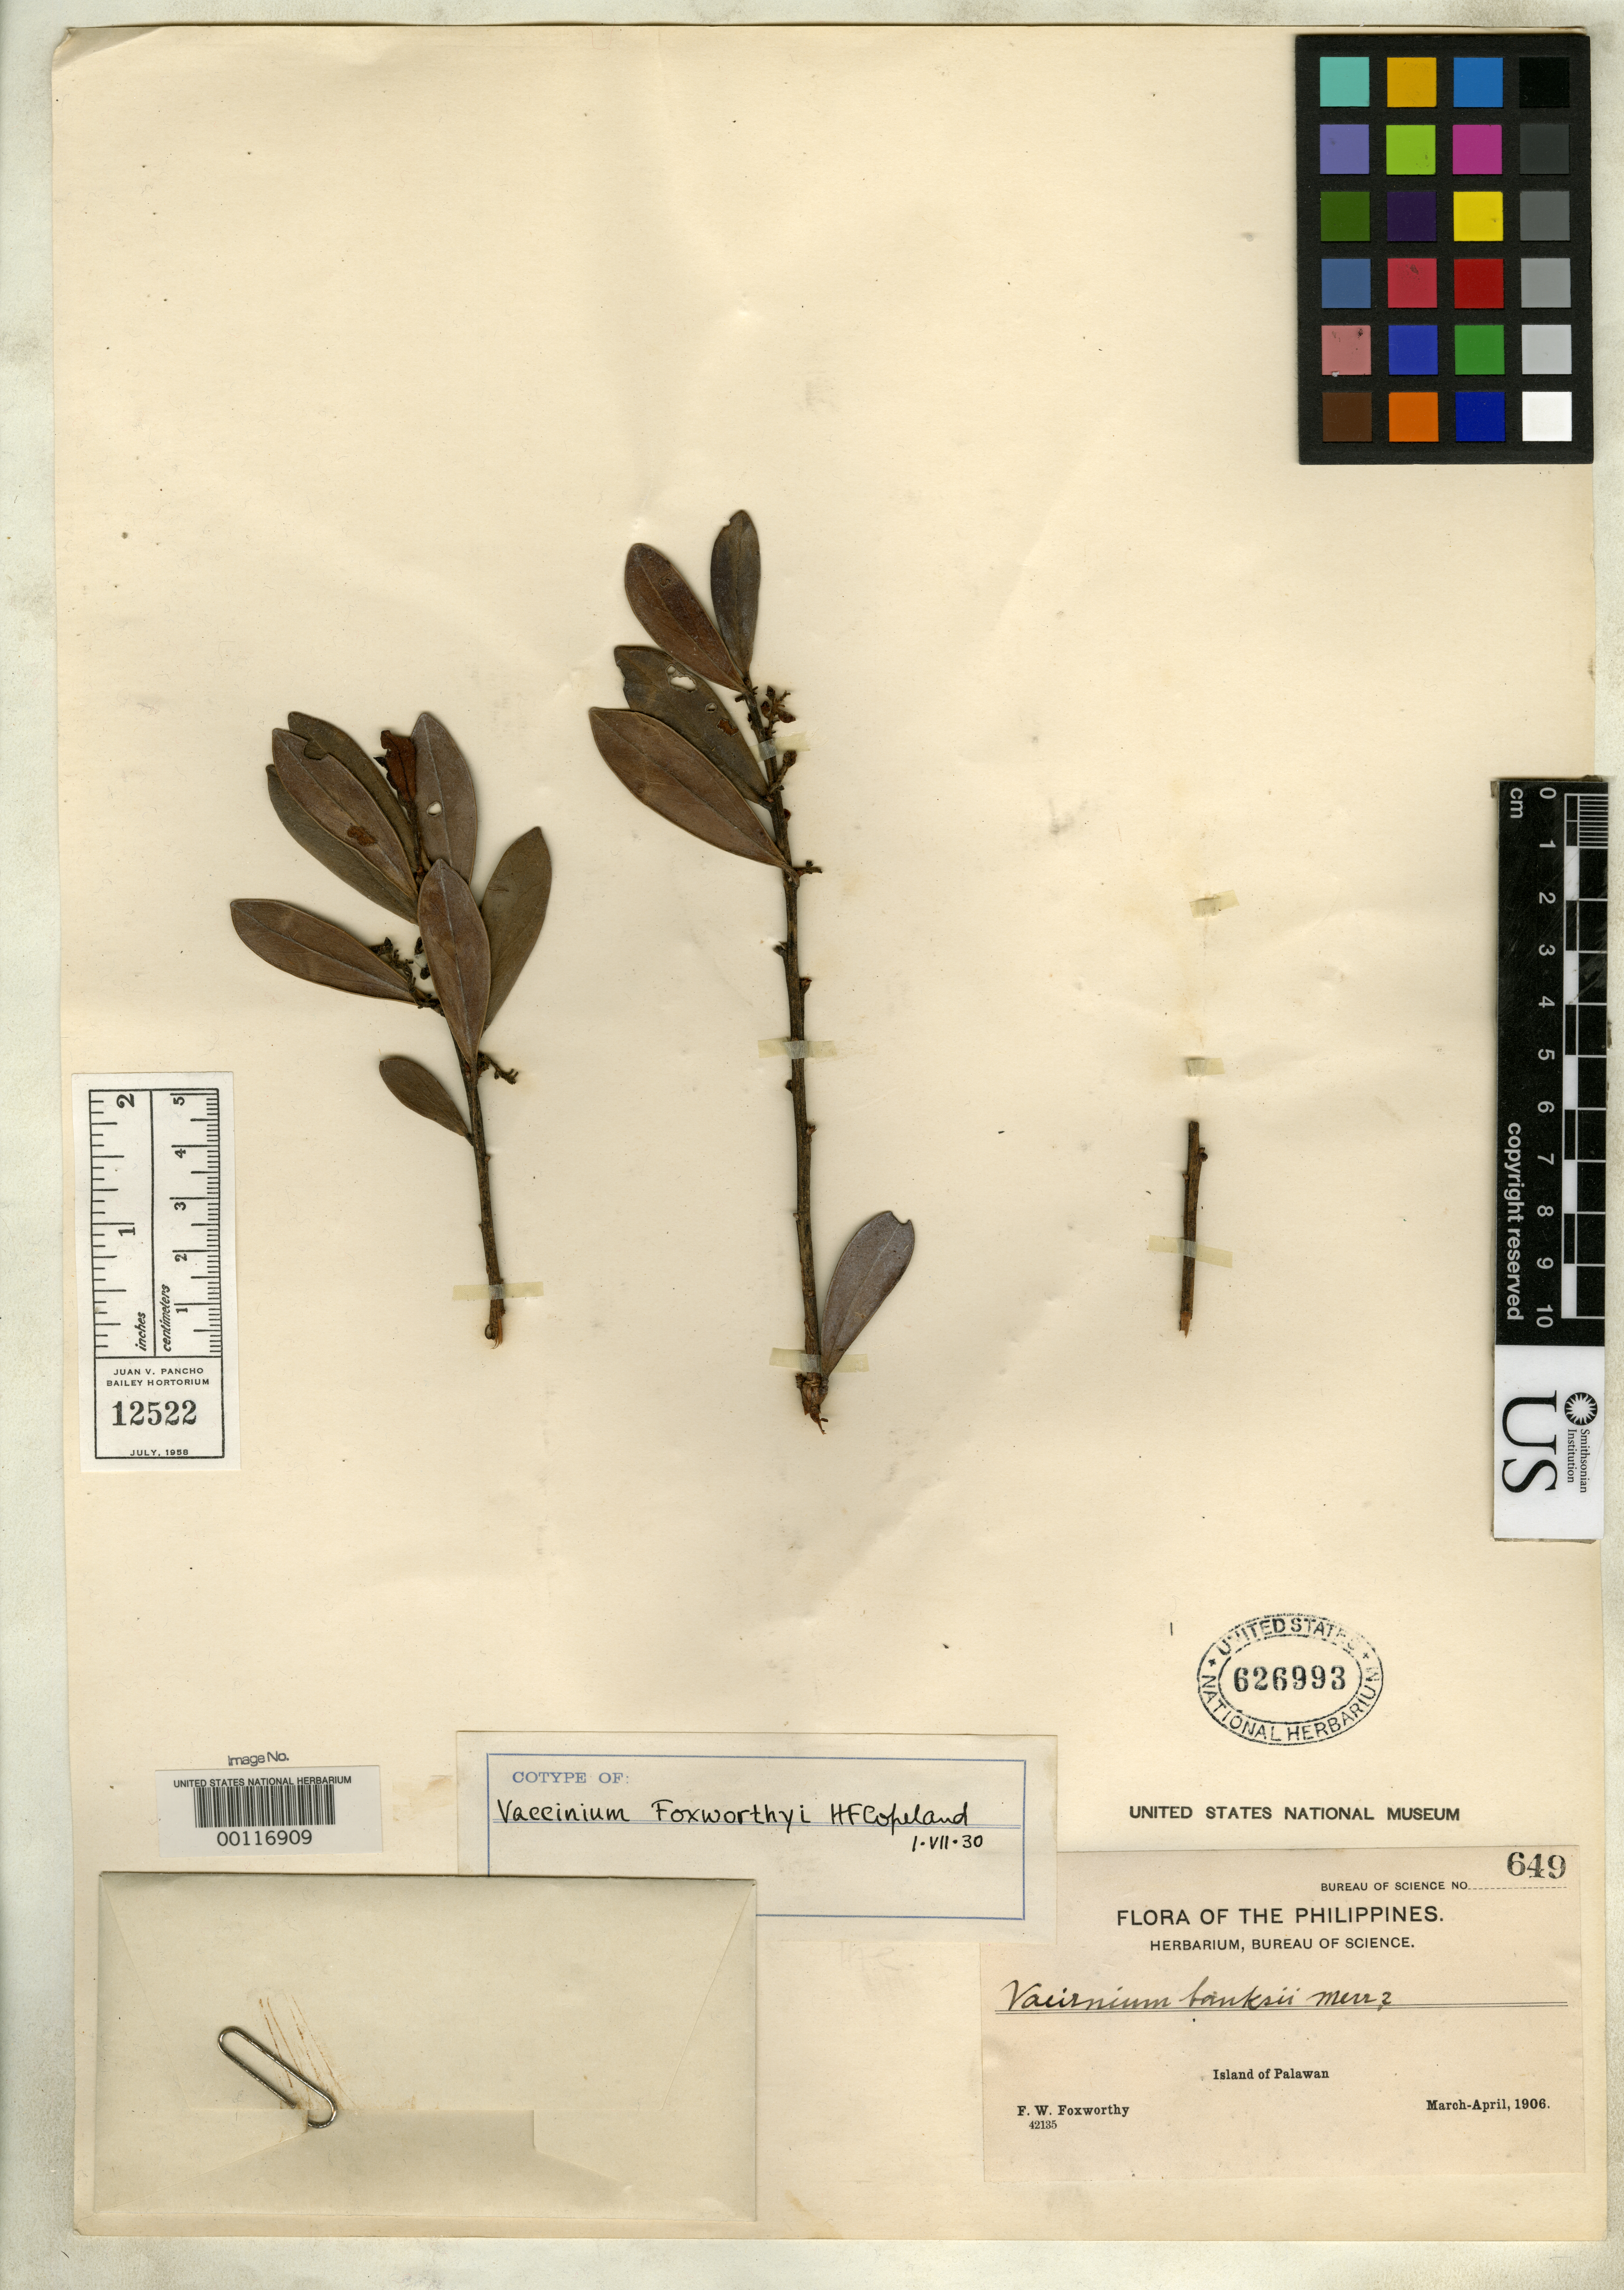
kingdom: Plantae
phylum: Tracheophyta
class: Magnoliopsida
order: Ericales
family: Ericaceae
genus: Vaccinium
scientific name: Vaccinium foxworthyi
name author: H.F. Copel.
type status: Isotype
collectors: F. W. Foxworthy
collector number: Bur. Sci. 649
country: Philippines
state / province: Mimaropa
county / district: Palawan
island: Palawan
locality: Mount Victoria.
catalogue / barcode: US 626993